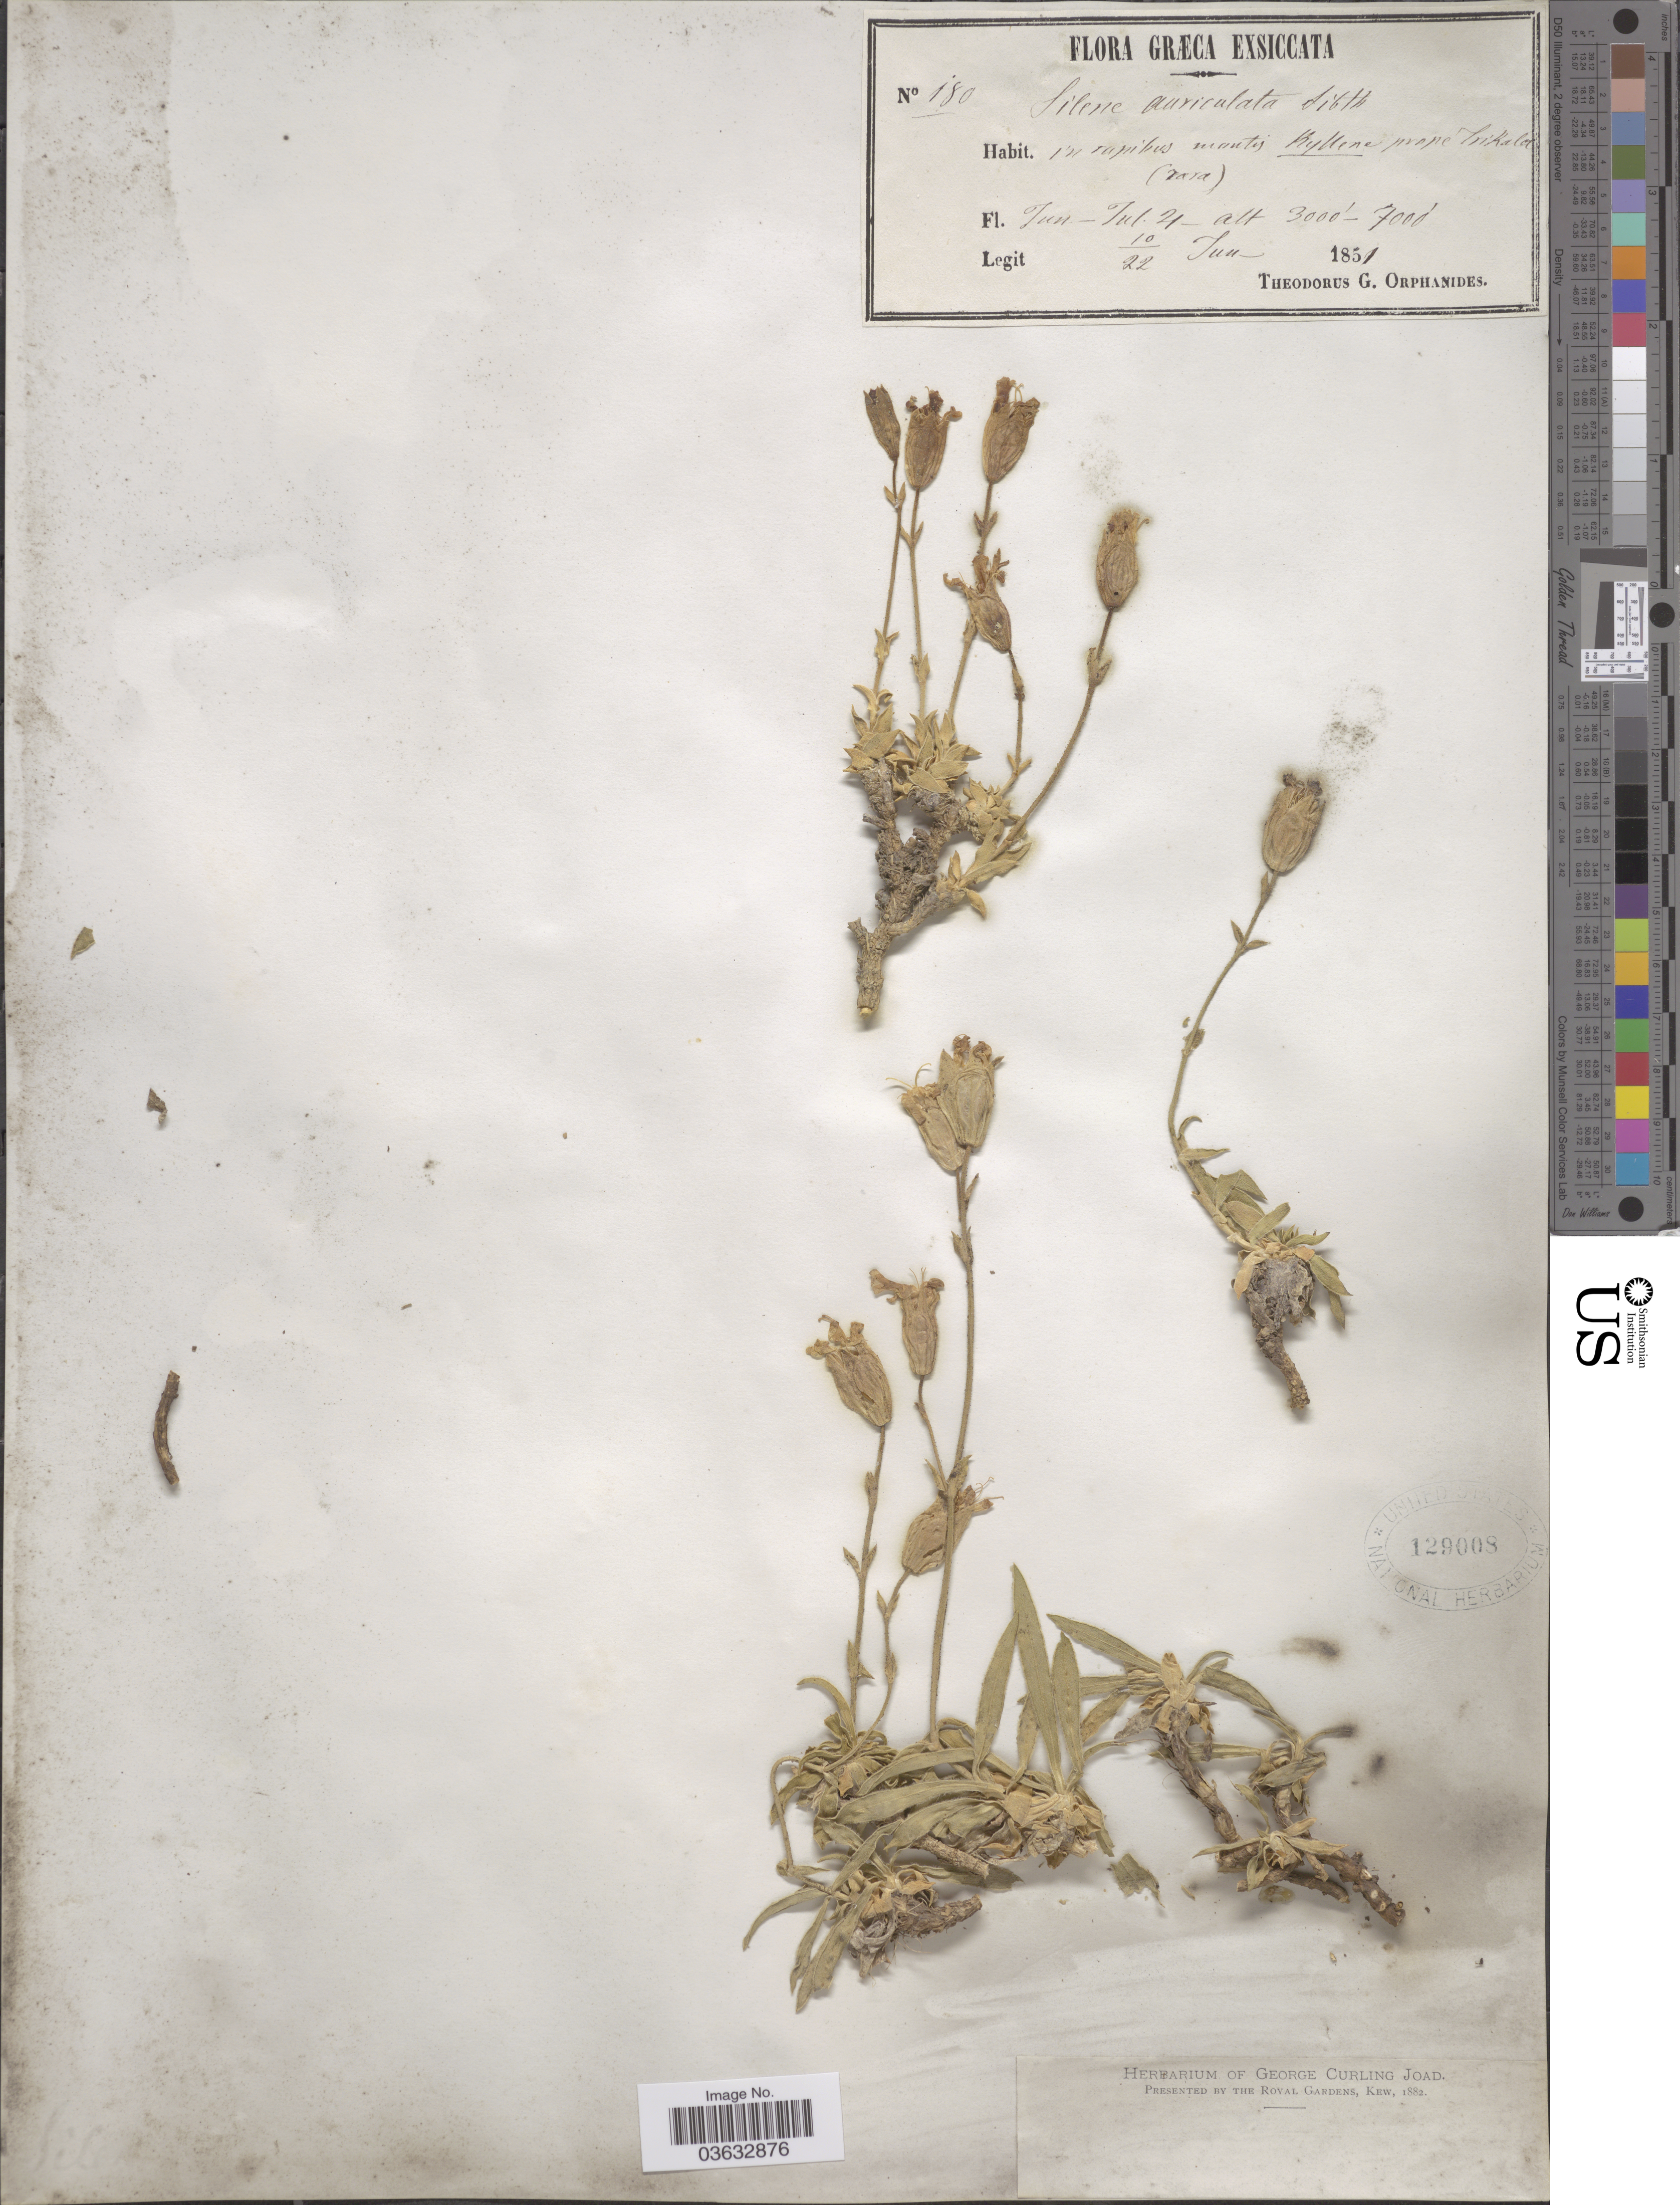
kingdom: Plantae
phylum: Tracheophyta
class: Magnoliopsida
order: Caryophyllales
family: Caryophyllaceae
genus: Silene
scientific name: Silene auriculata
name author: Sm.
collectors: T. G. Orphanides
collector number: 180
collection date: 1851-06-10/1851-06-22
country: Greece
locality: In rupibus montis Kyllene prope Trikala.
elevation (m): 914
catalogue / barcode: US 129008